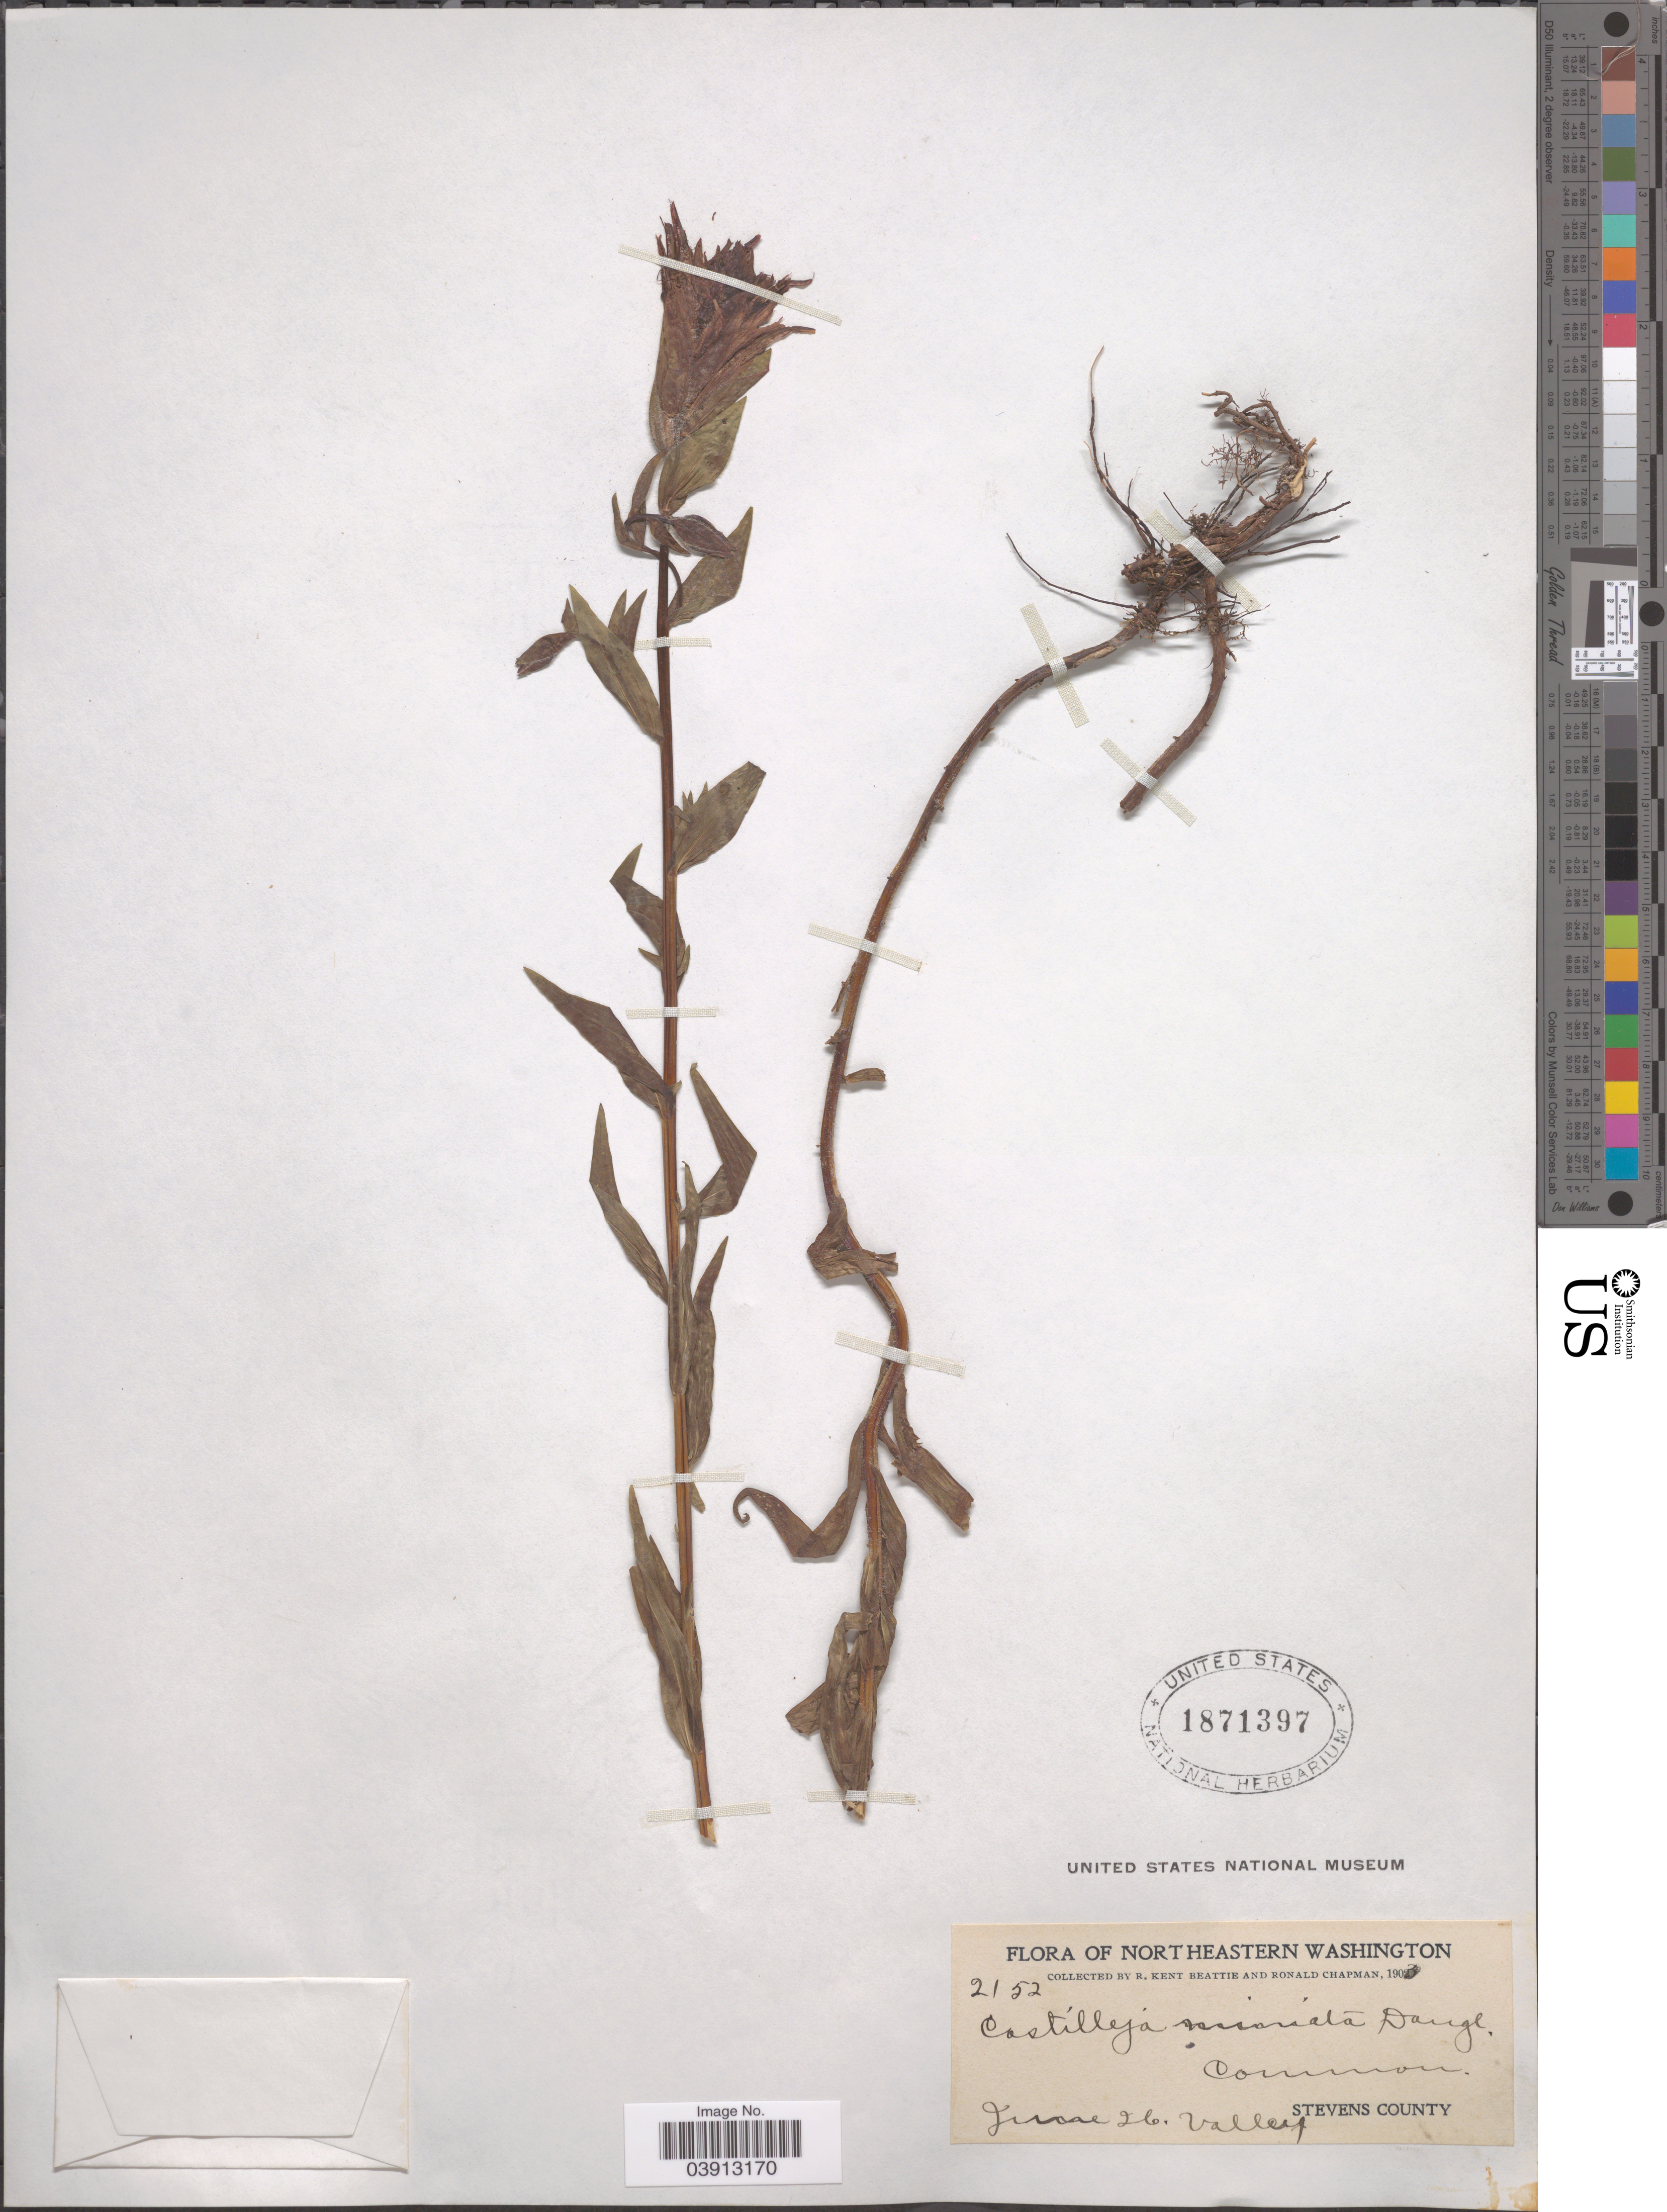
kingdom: Plantae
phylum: Tracheophyta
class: Magnoliopsida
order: Lamiales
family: Orobanchaceae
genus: Castilleja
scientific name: Castilleja miniata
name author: Douglas ex Hook.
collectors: R. K. Beattie & R. Chapman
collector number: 2152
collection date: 1903-06-26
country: United States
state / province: Washington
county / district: Stevens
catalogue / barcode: US 1871397